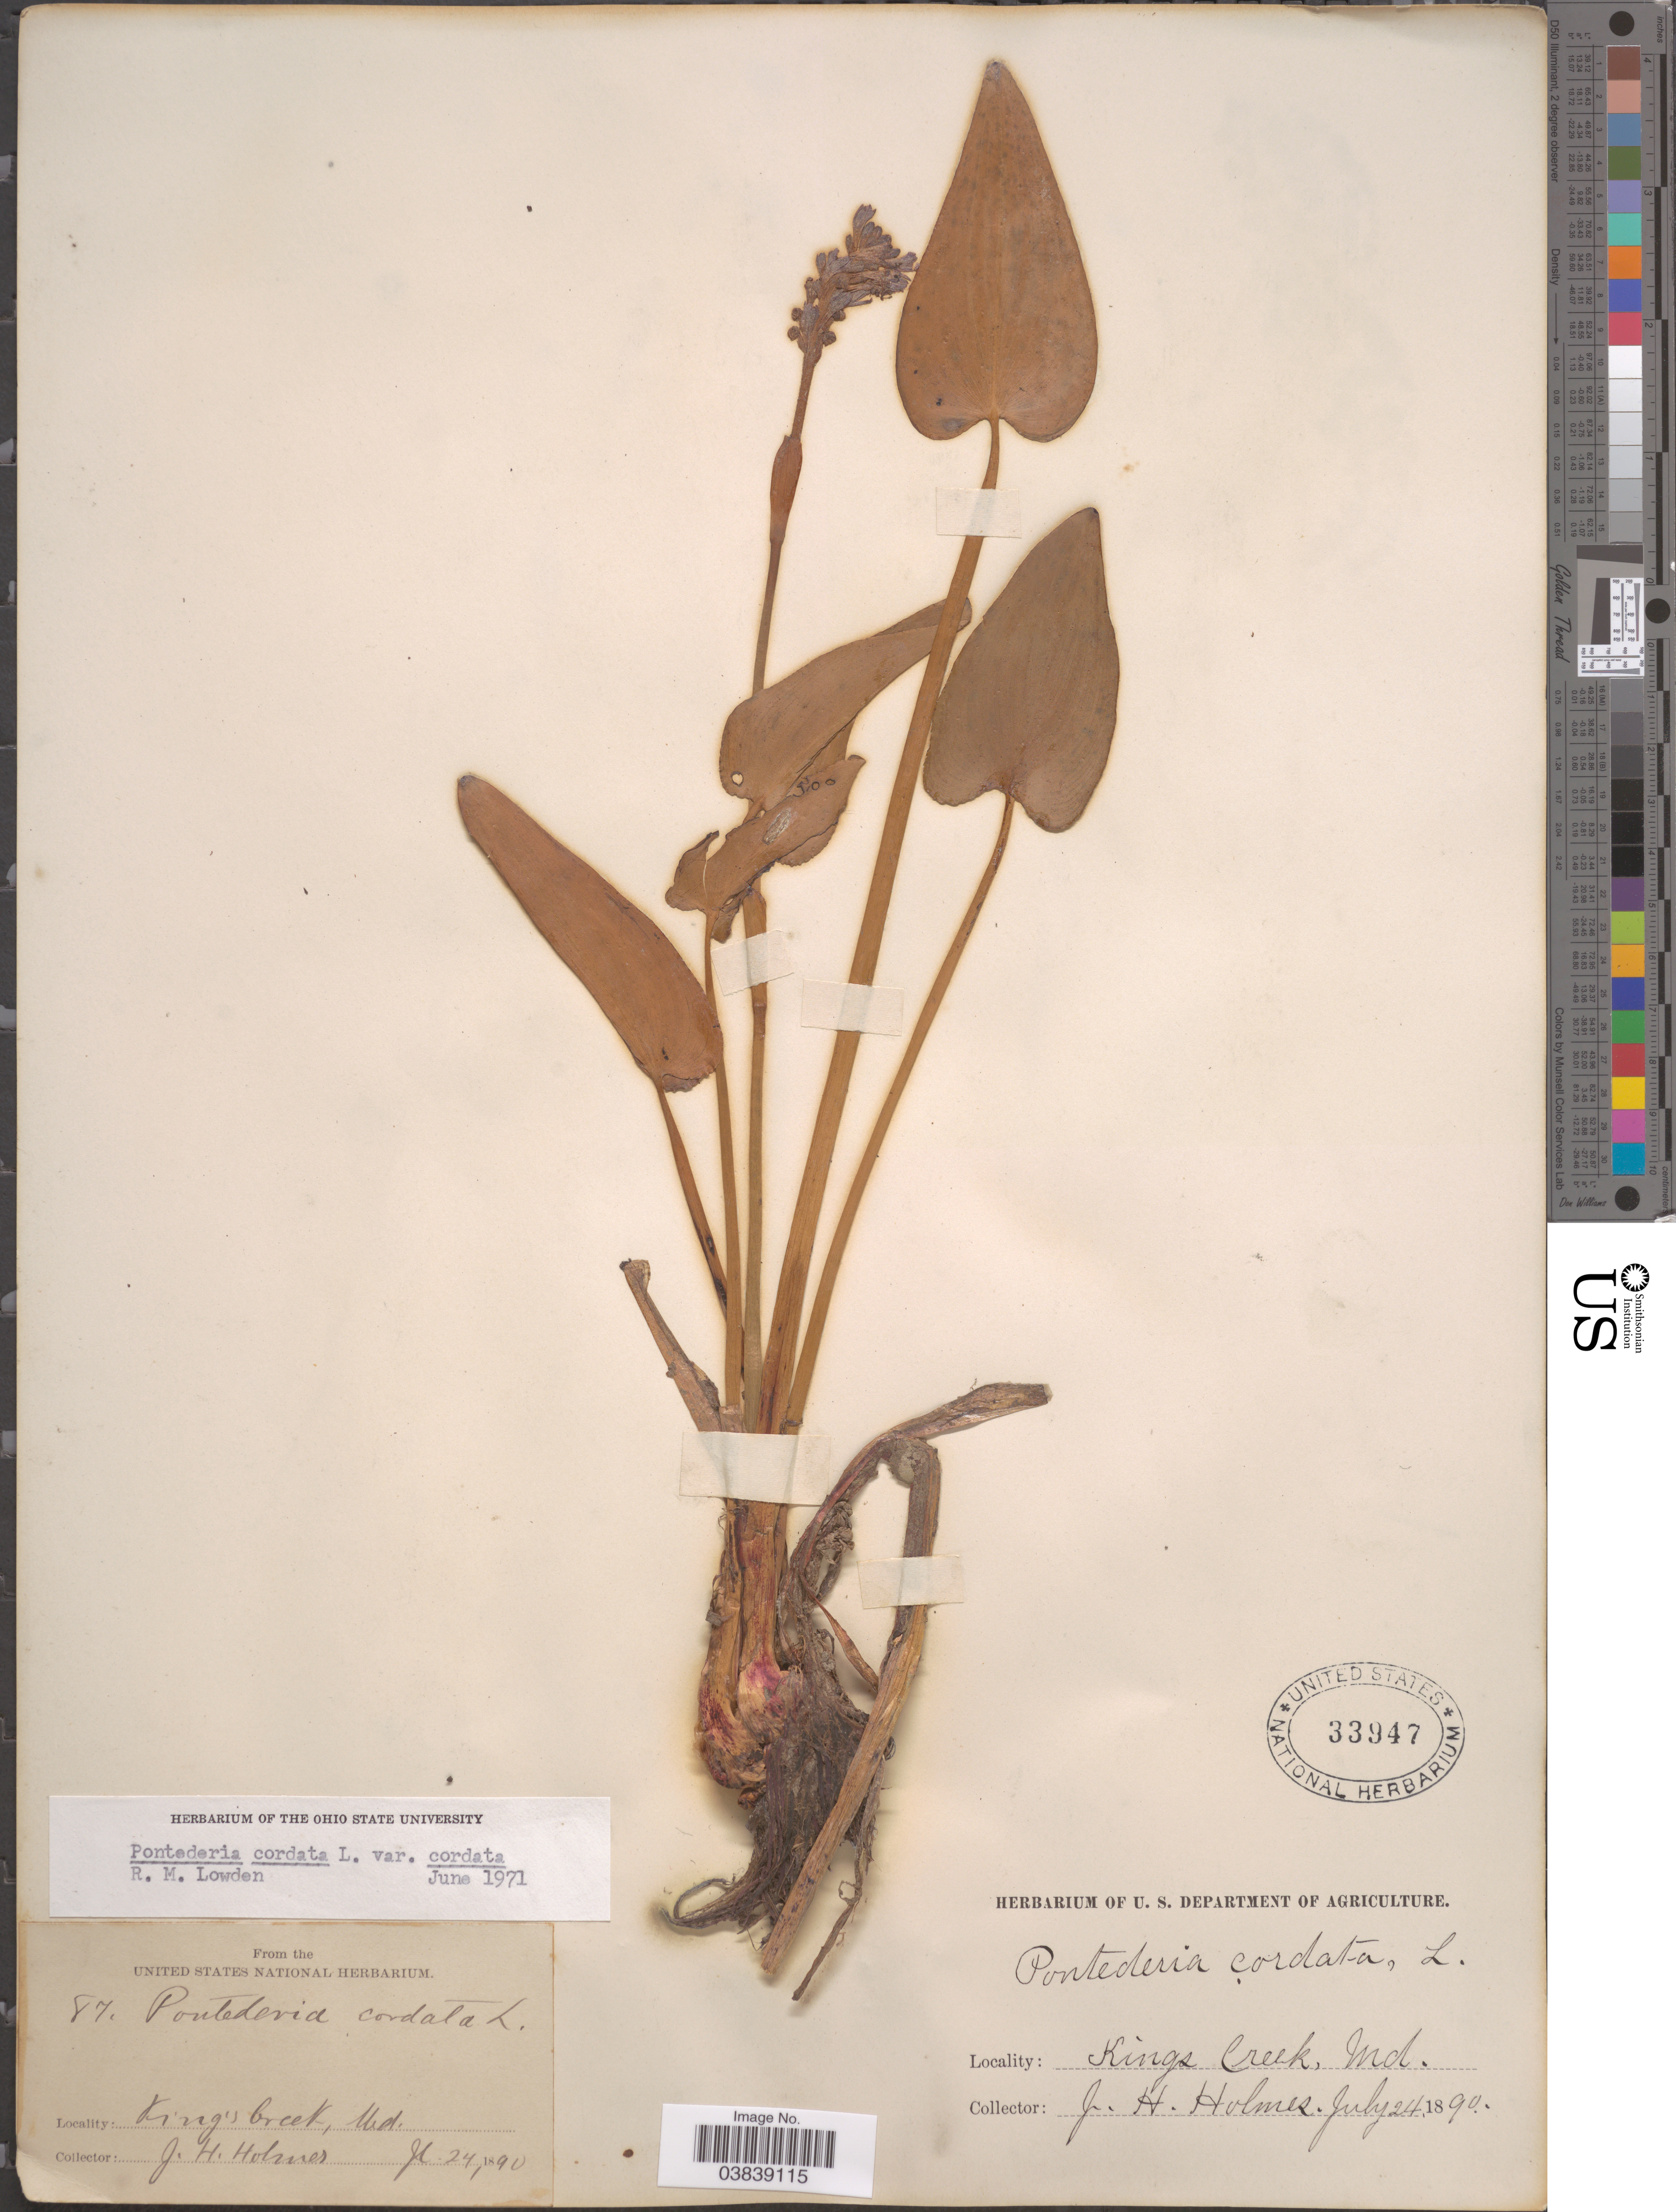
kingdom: Plantae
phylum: Tracheophyta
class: Liliopsida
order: Commelinales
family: Pontederiaceae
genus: Pontederia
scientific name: Pontederia cordata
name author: L.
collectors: J. Holmes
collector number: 87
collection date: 1890-07-24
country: United States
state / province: Indiana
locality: Kings Creek.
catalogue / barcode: US 33947